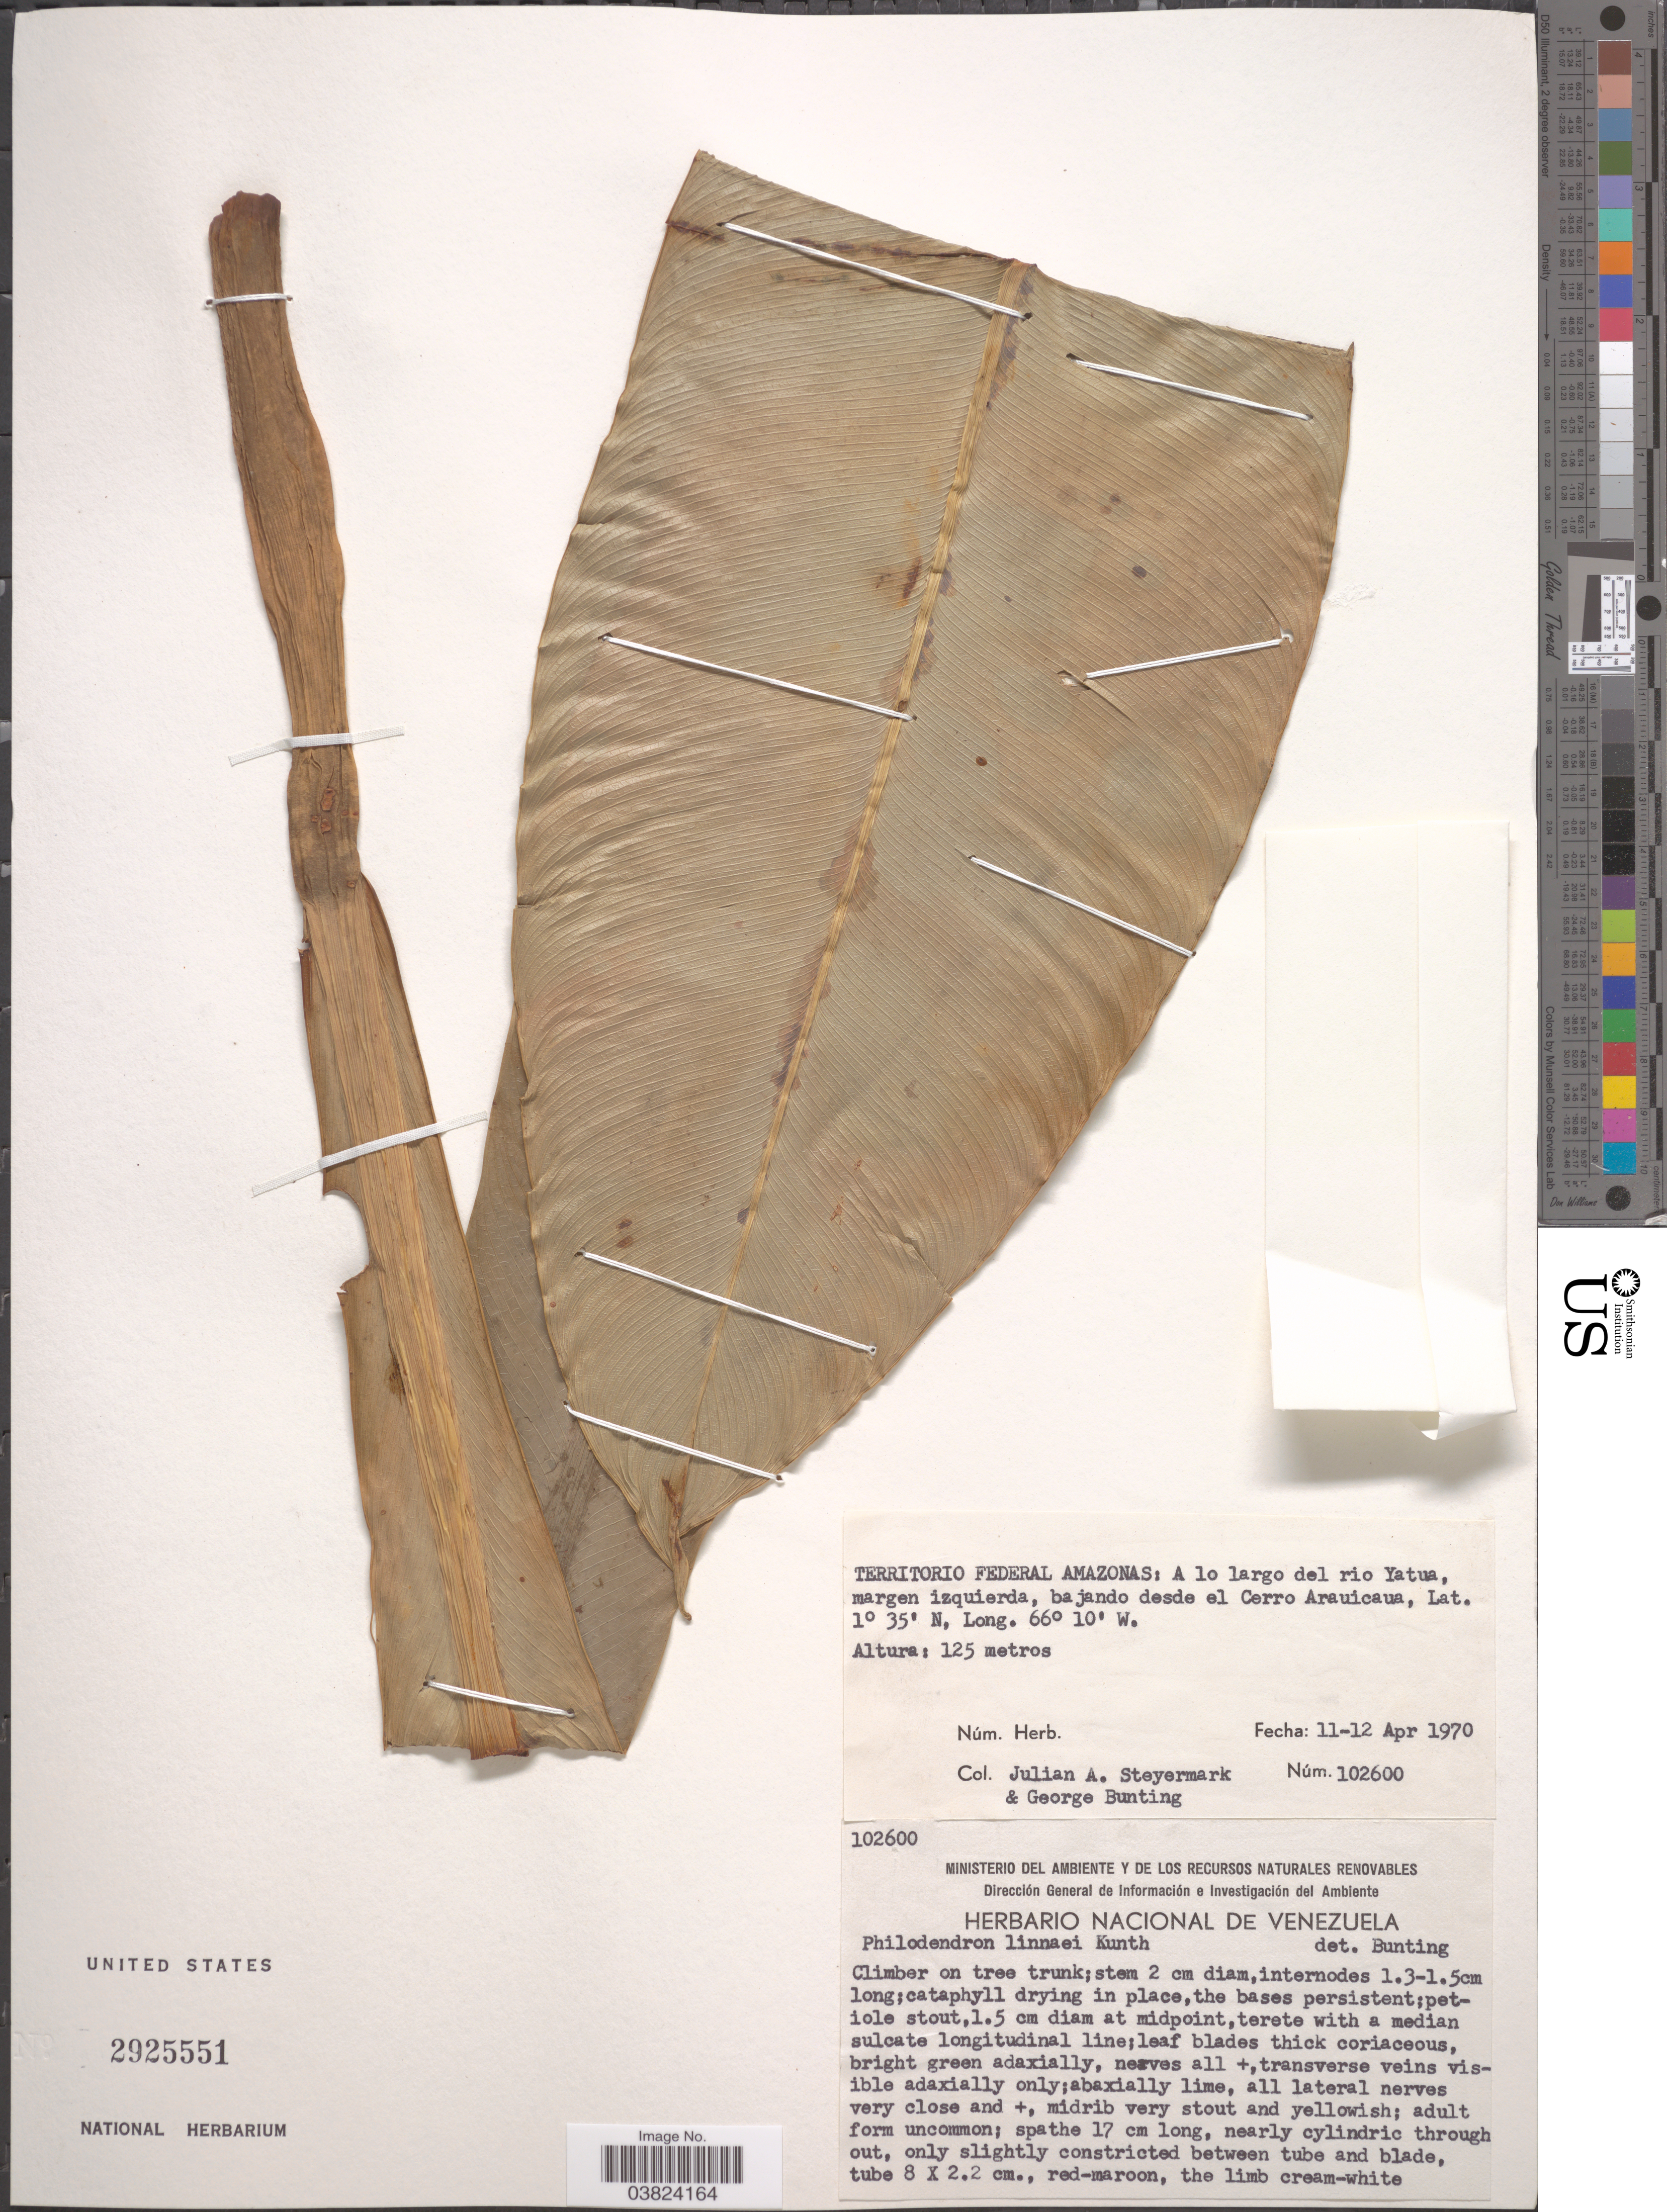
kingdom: Plantae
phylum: Tracheophyta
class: Liliopsida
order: Alismatales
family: Araceae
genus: Philodendron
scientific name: Philodendron linnaei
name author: Kunth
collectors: J. Steyermark & G. S. Bunting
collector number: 102600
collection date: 1970-04-11/1970-04-12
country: Venezuela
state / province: Amazonas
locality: Territorio Federal Amazonas: A lo largo del rio Yatua, margen izquierda, bajando desde el Cerro Arauicaua.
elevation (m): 125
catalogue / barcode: US 2925551